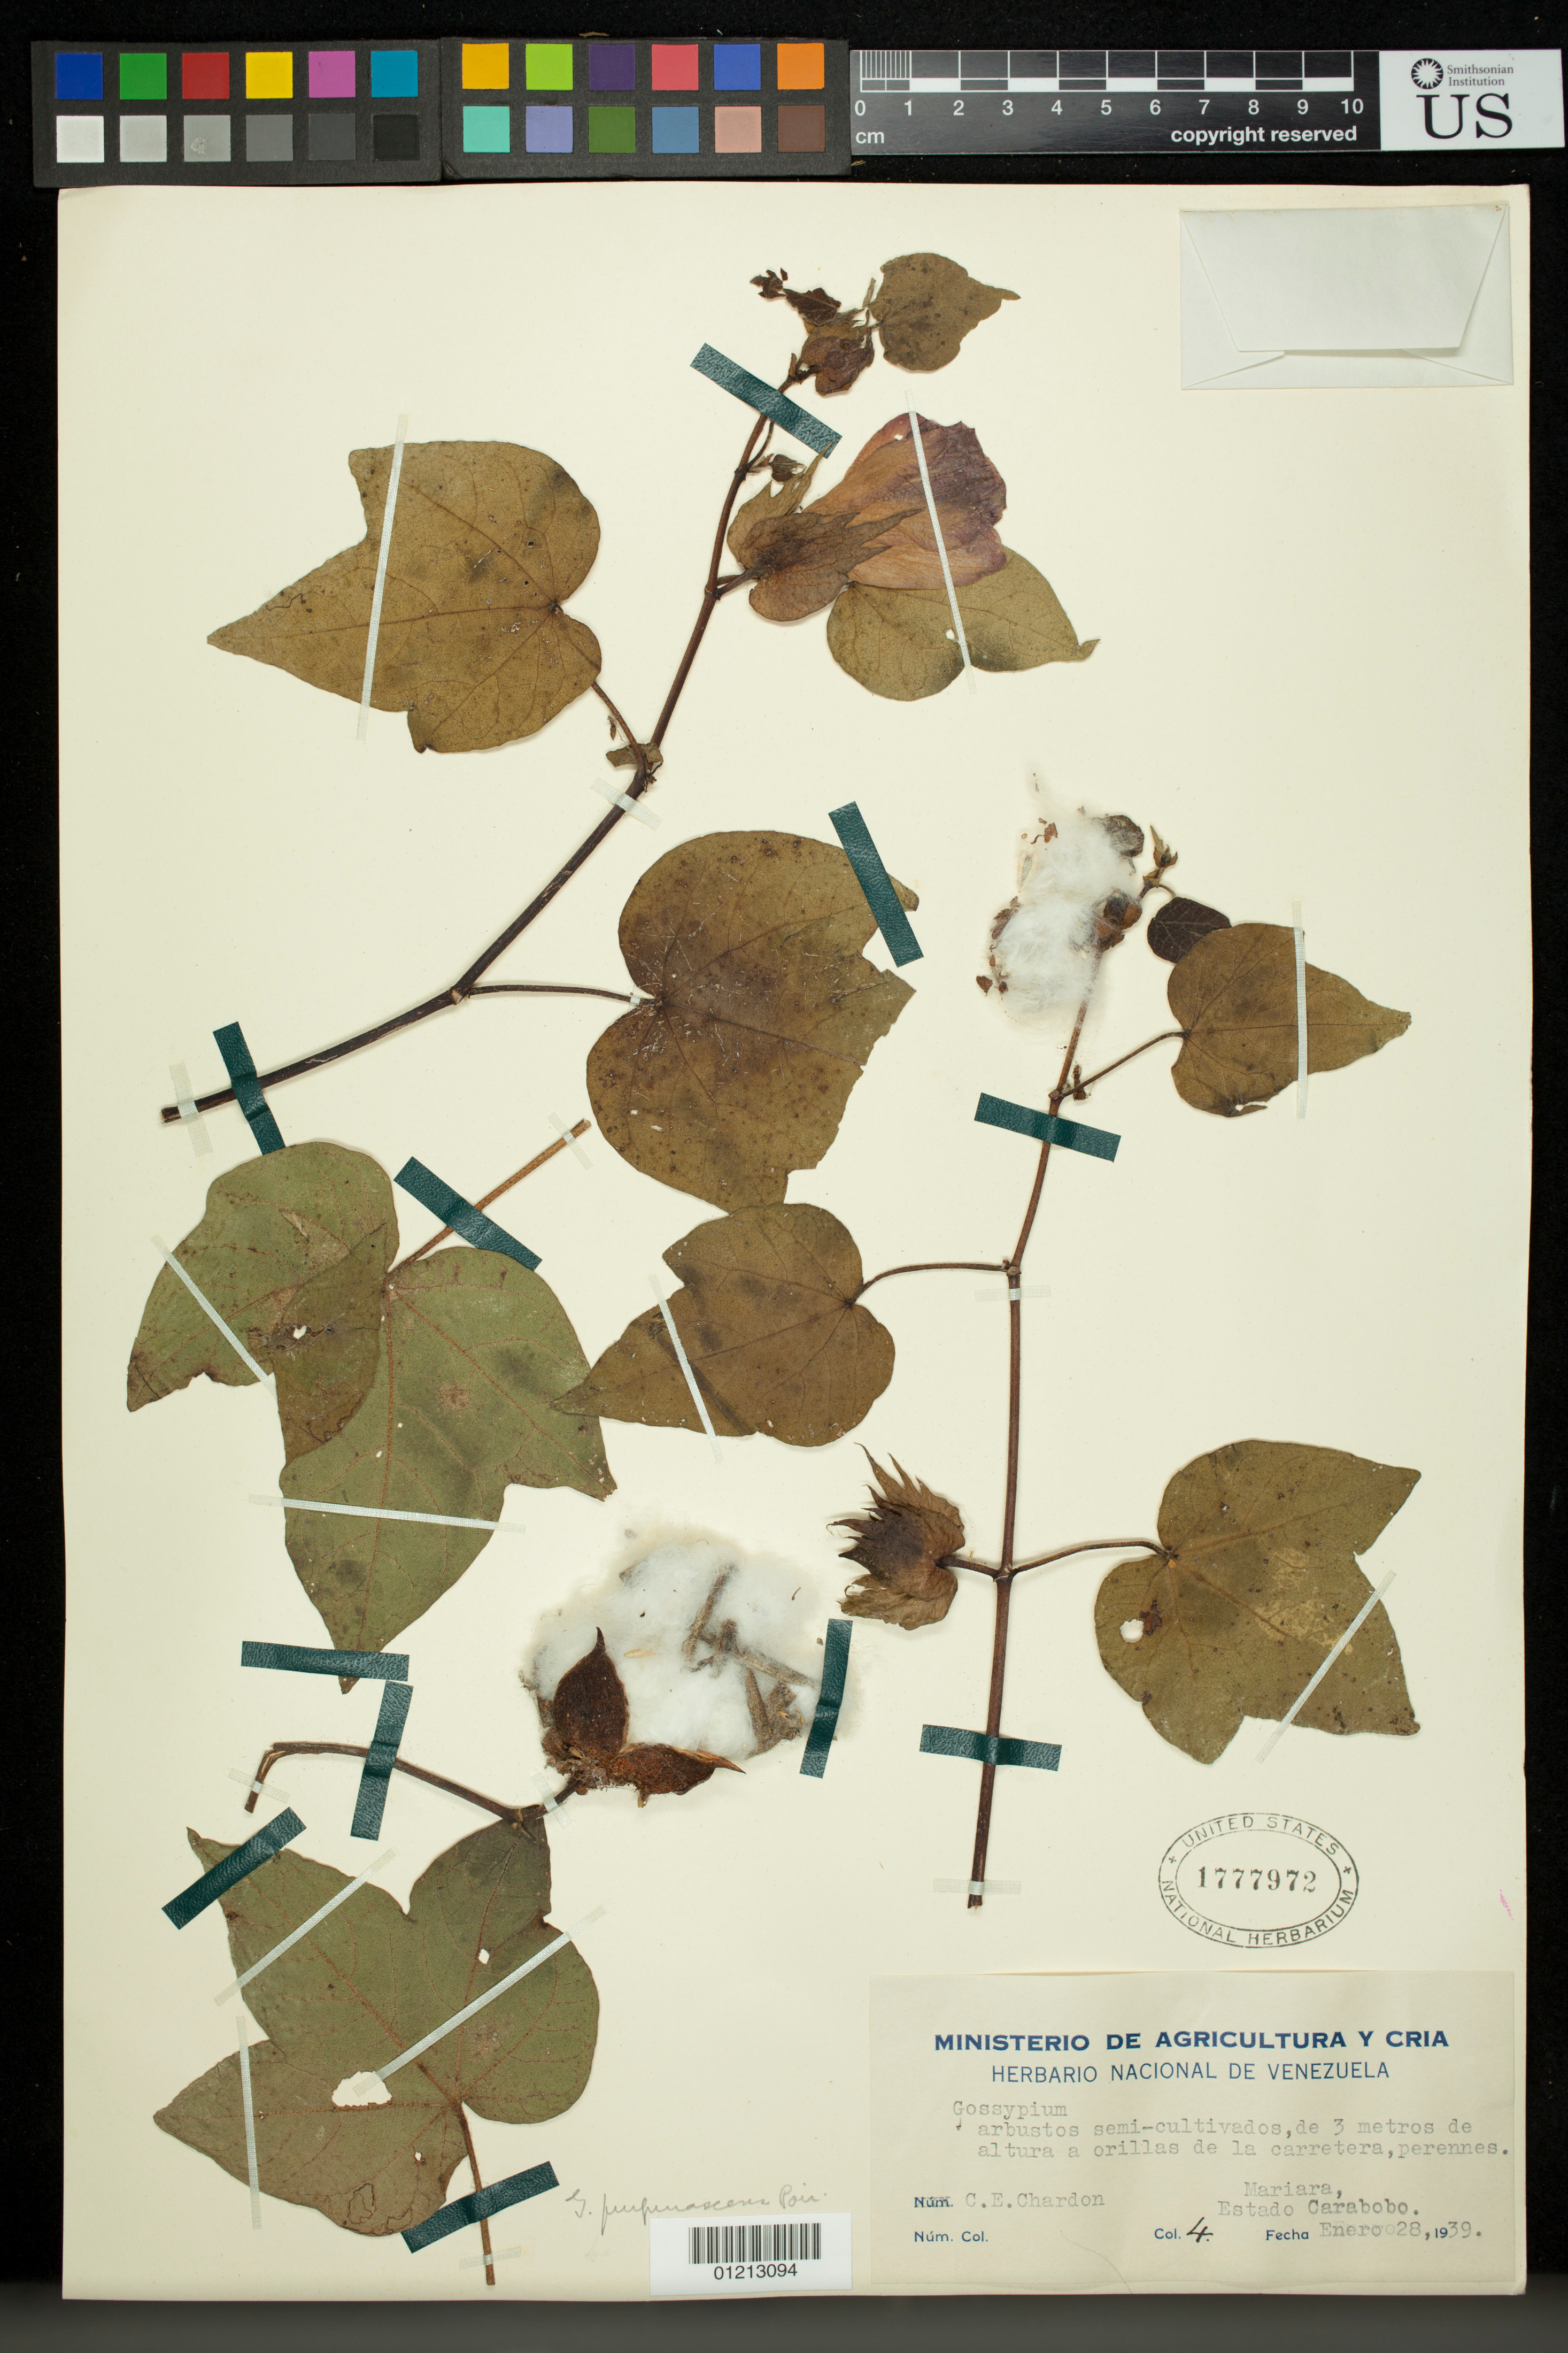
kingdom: Plantae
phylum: Tracheophyta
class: Magnoliopsida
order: Malvales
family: Malvaceae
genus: Gossypium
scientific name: Gossypium purpurascens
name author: Poir.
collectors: C. E. Chardón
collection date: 1936-01-28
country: Venezuela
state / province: Carabobo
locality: Mariara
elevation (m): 3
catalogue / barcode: US 1777972